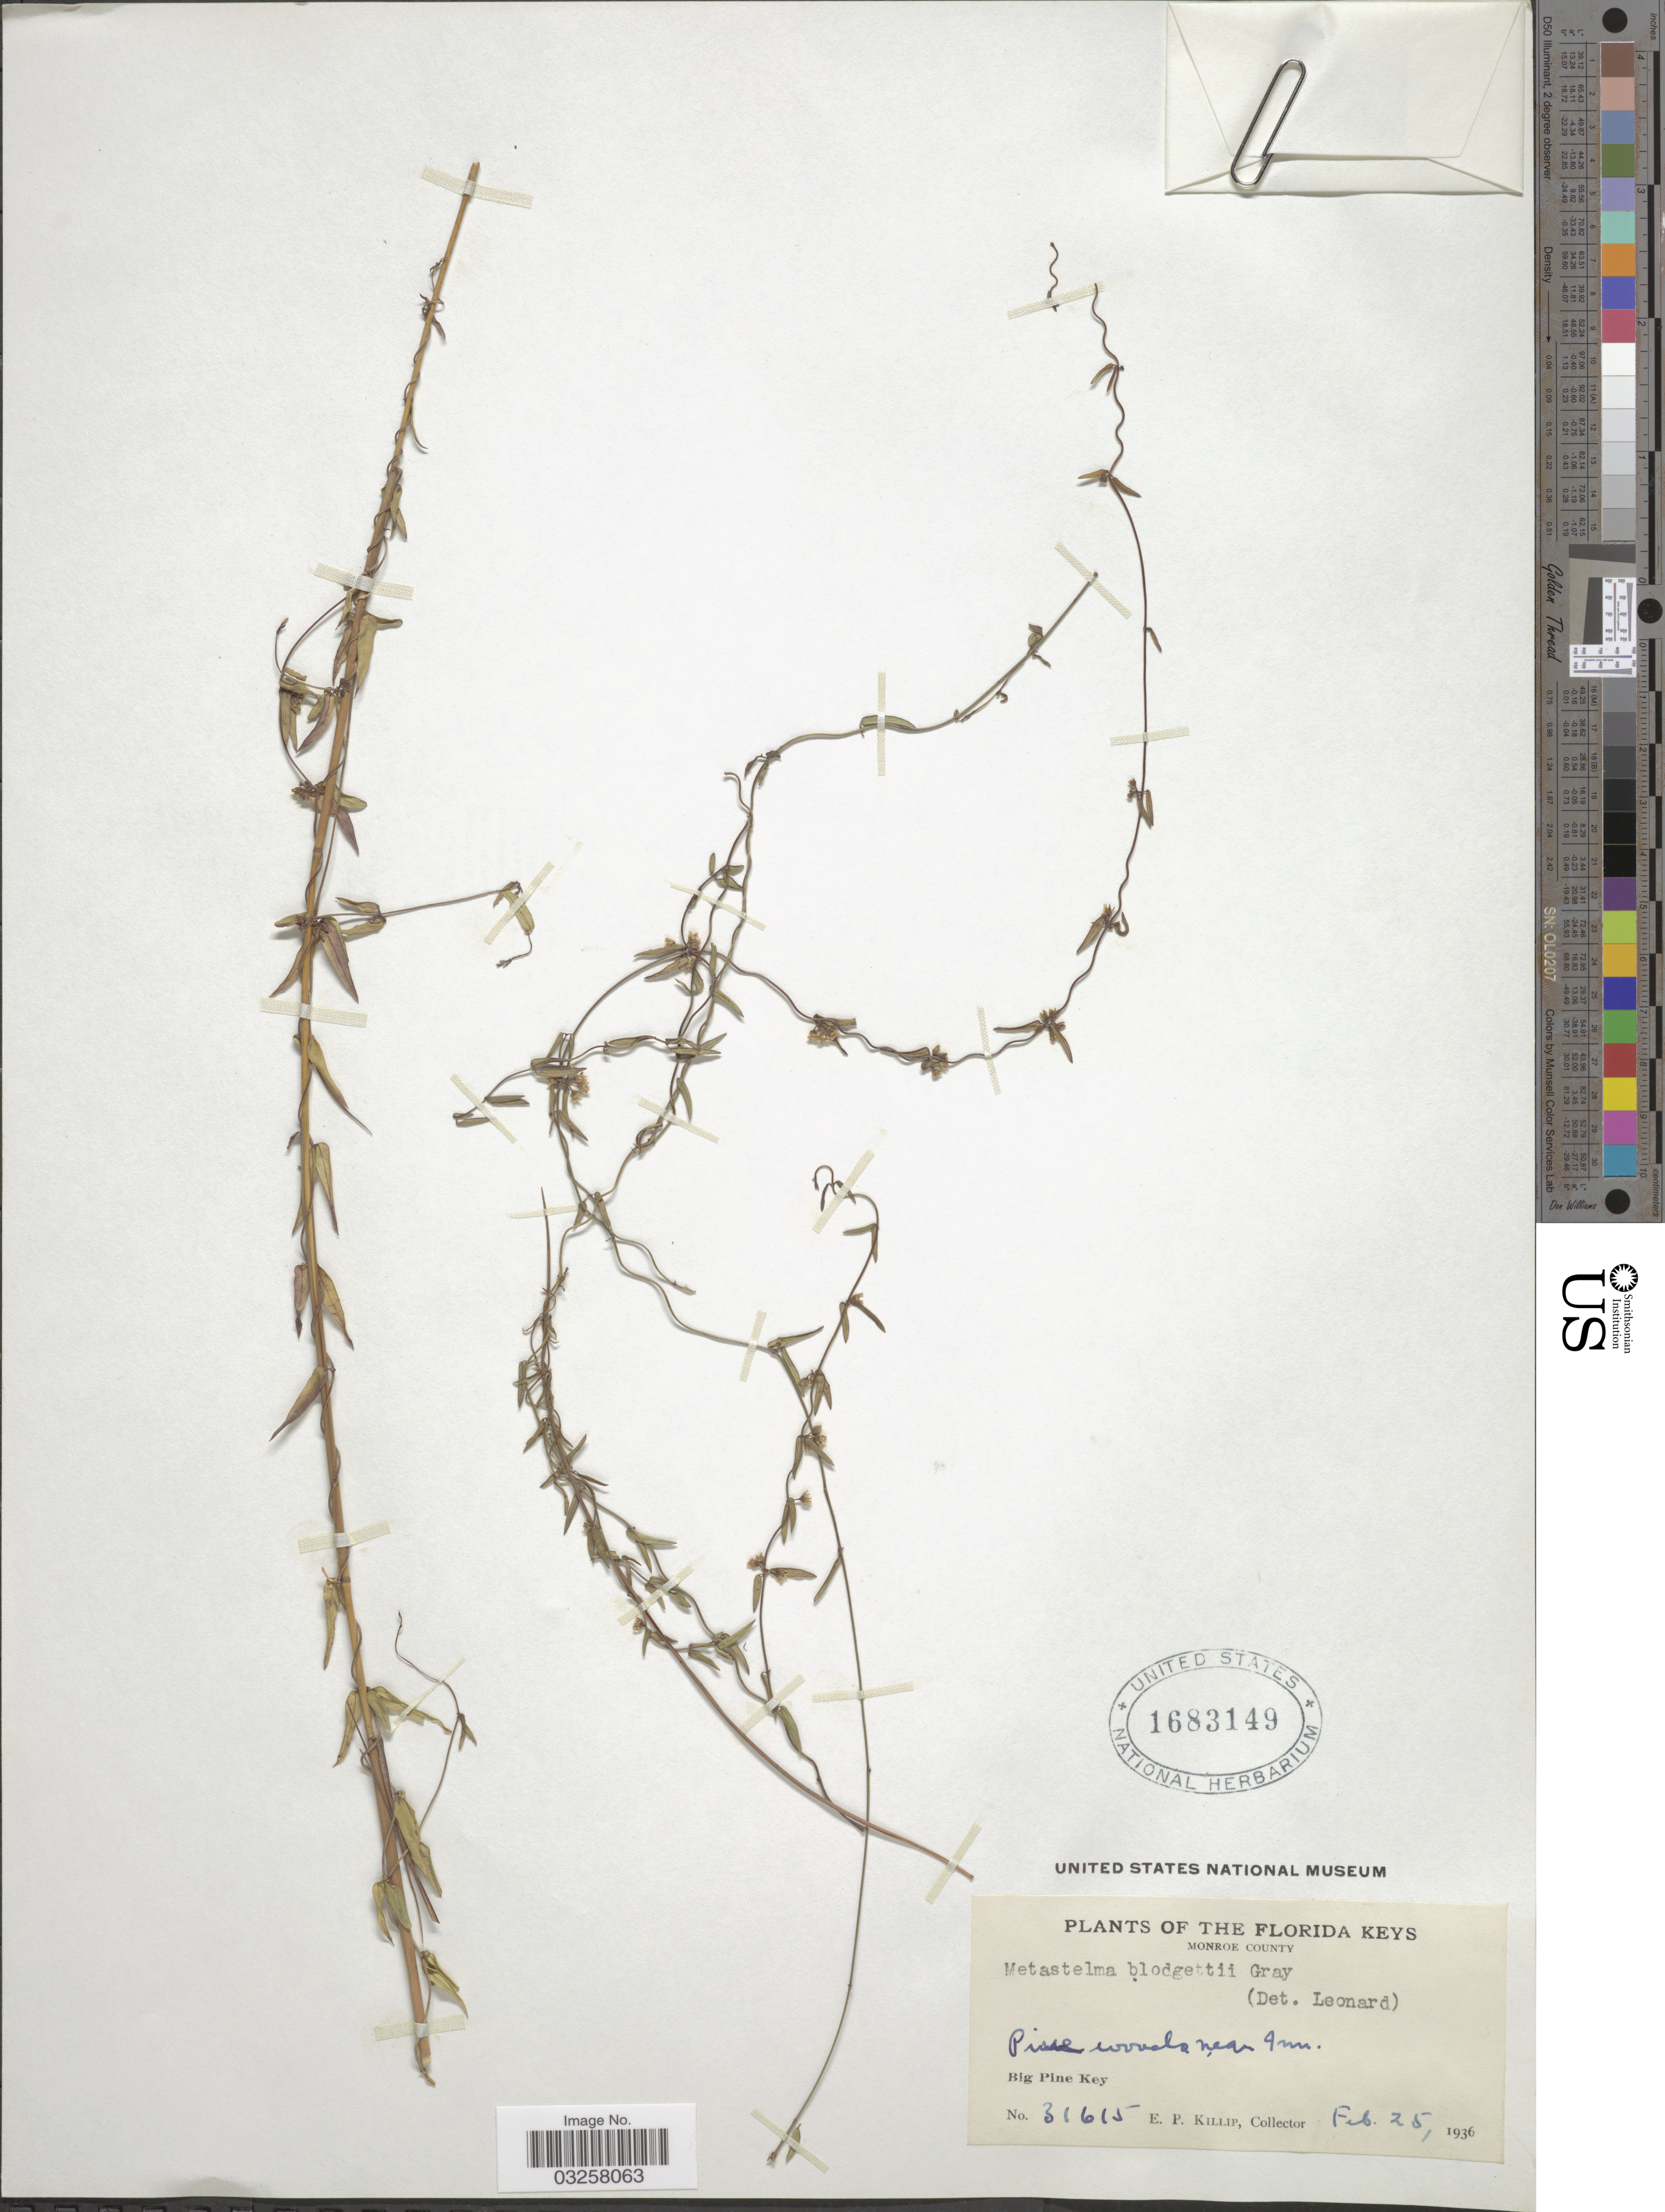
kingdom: Plantae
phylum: Tracheophyta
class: Magnoliopsida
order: Gentianales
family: Apocynaceae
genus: Metastelma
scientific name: Metastelma blodgettii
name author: A. Gray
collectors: E. P. Killip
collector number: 31615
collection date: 1936-02-25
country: United States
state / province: Florida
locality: The Florida Keys. Monroe County. Pine woods near Inn. Big Pine Key.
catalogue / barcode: US 1683149